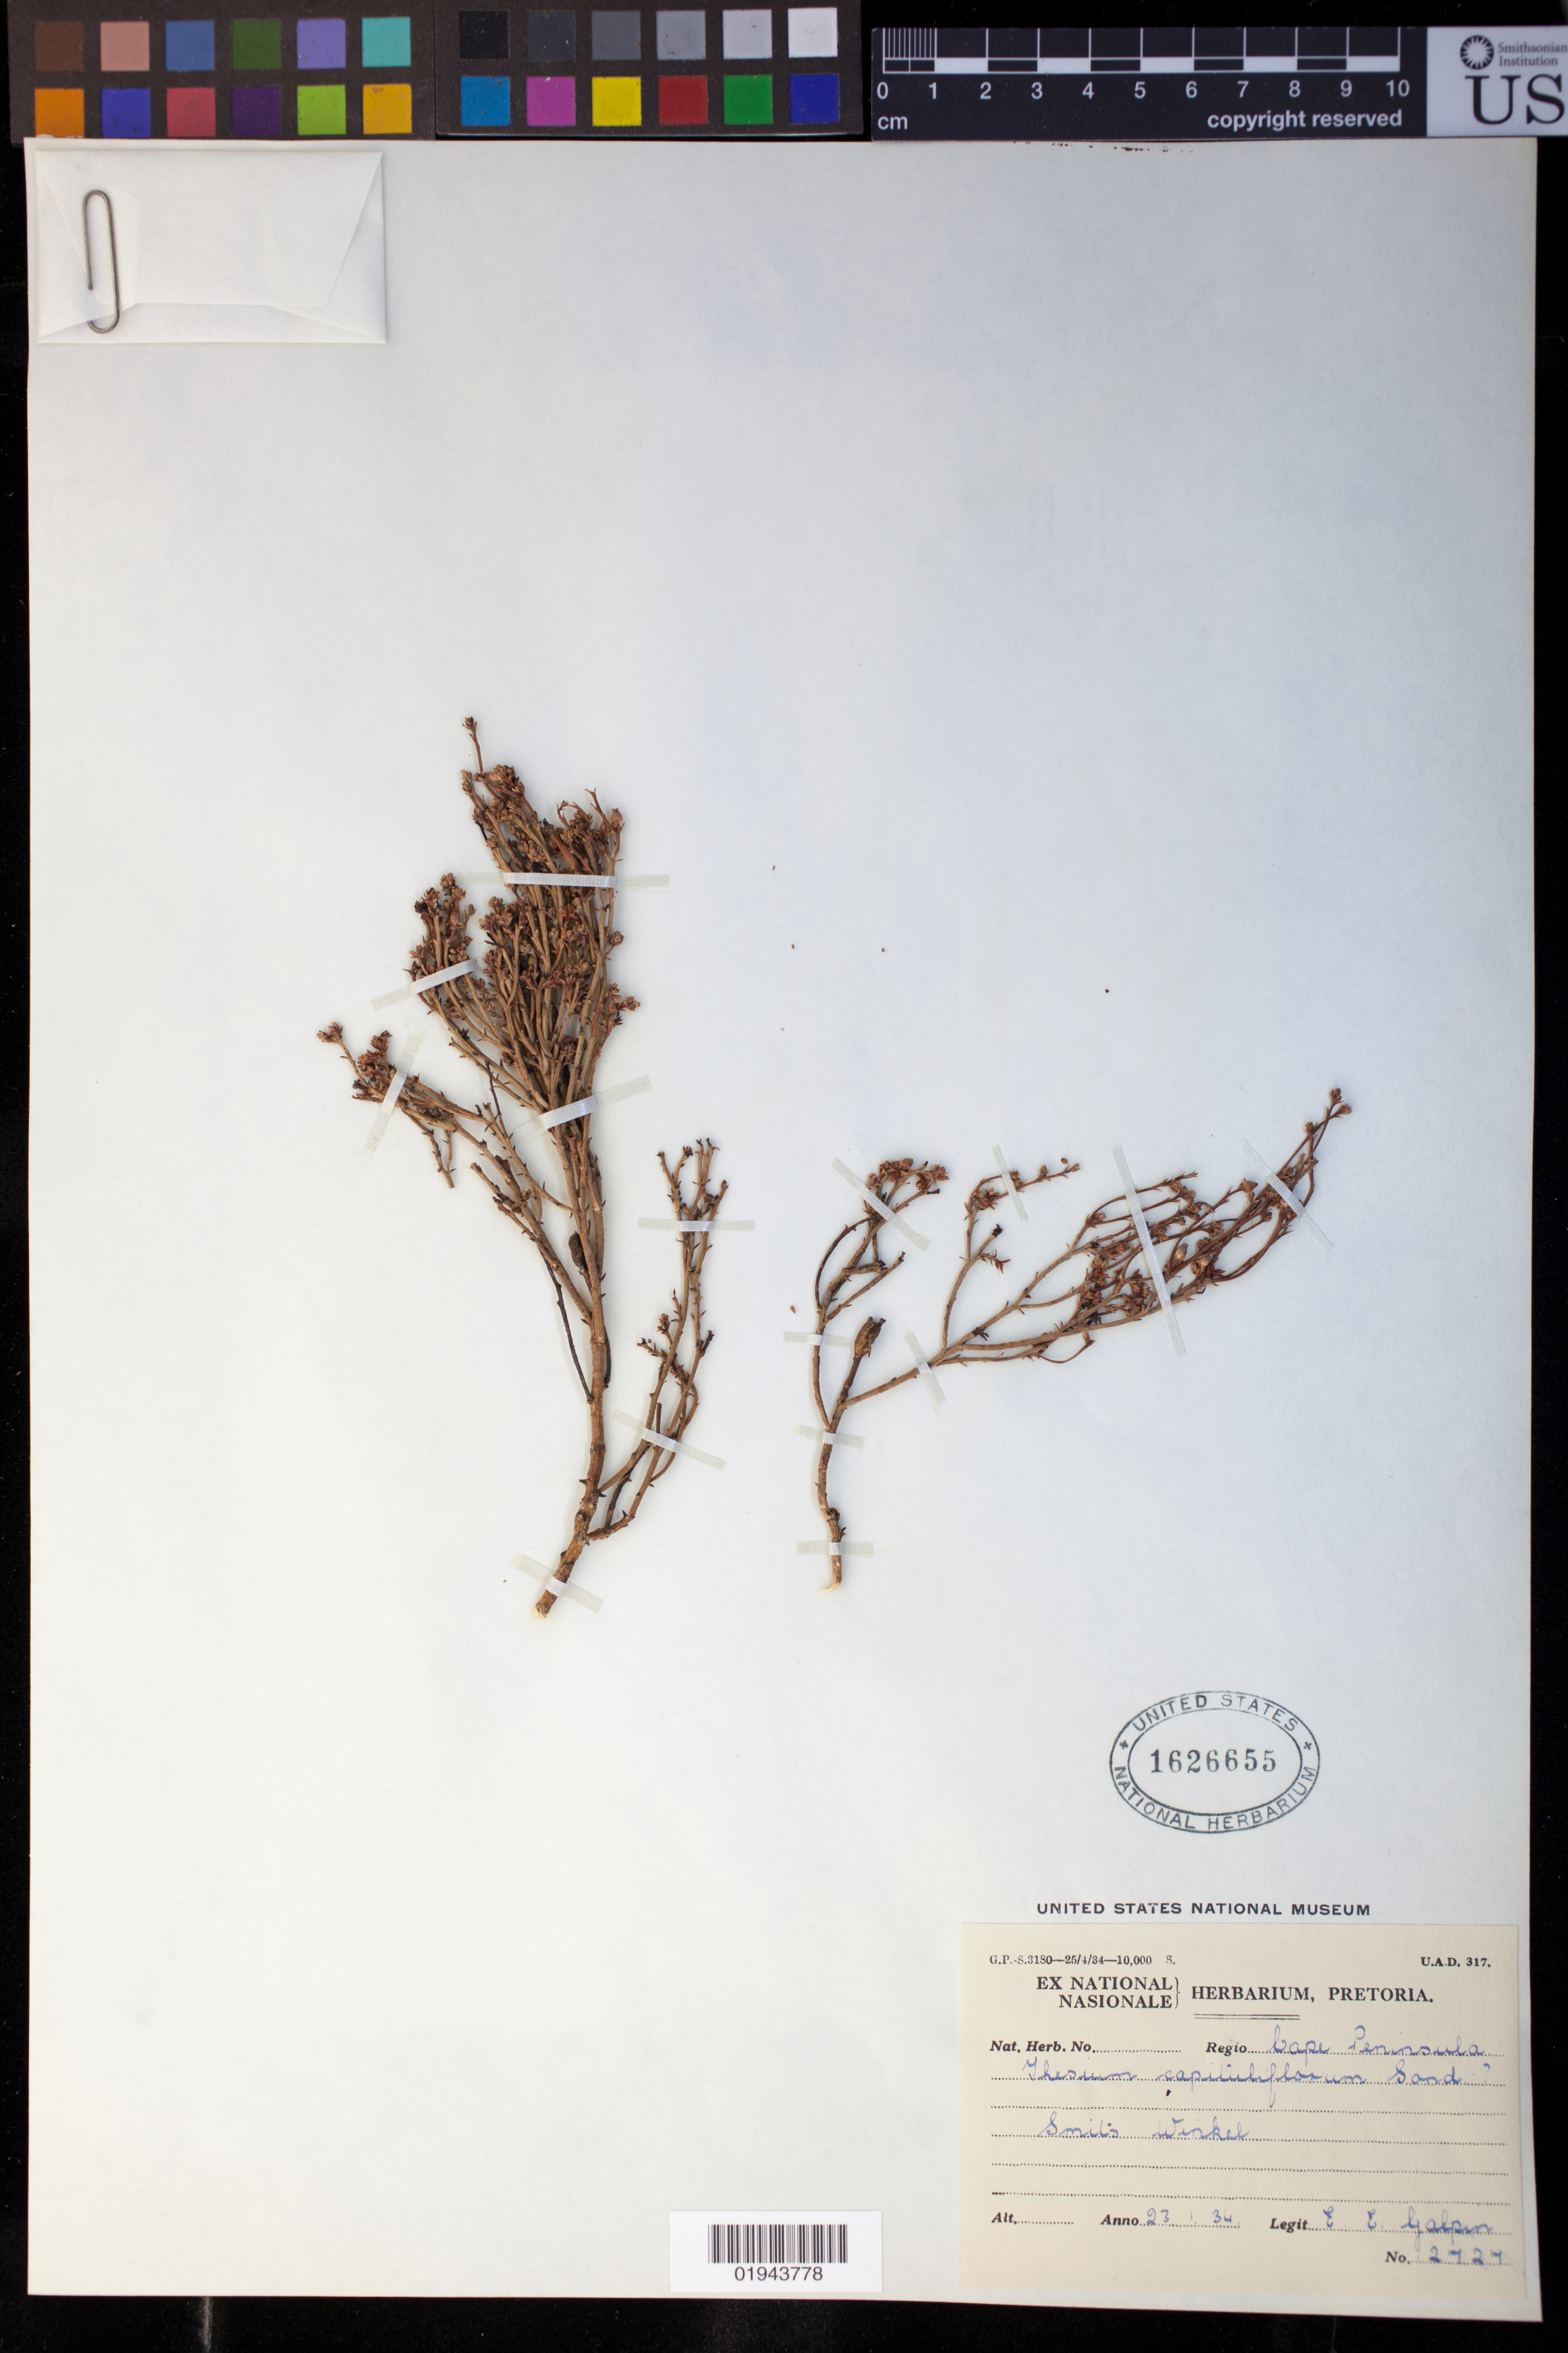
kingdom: Plantae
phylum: Tracheophyta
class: Magnoliopsida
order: Santalales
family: Thesiaceae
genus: Thesium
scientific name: Thesium capituliflorum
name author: Sond.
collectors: E. Galpin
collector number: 2727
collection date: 1934-01-23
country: South Africa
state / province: Western Cape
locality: Smits Winkel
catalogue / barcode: US 1626655